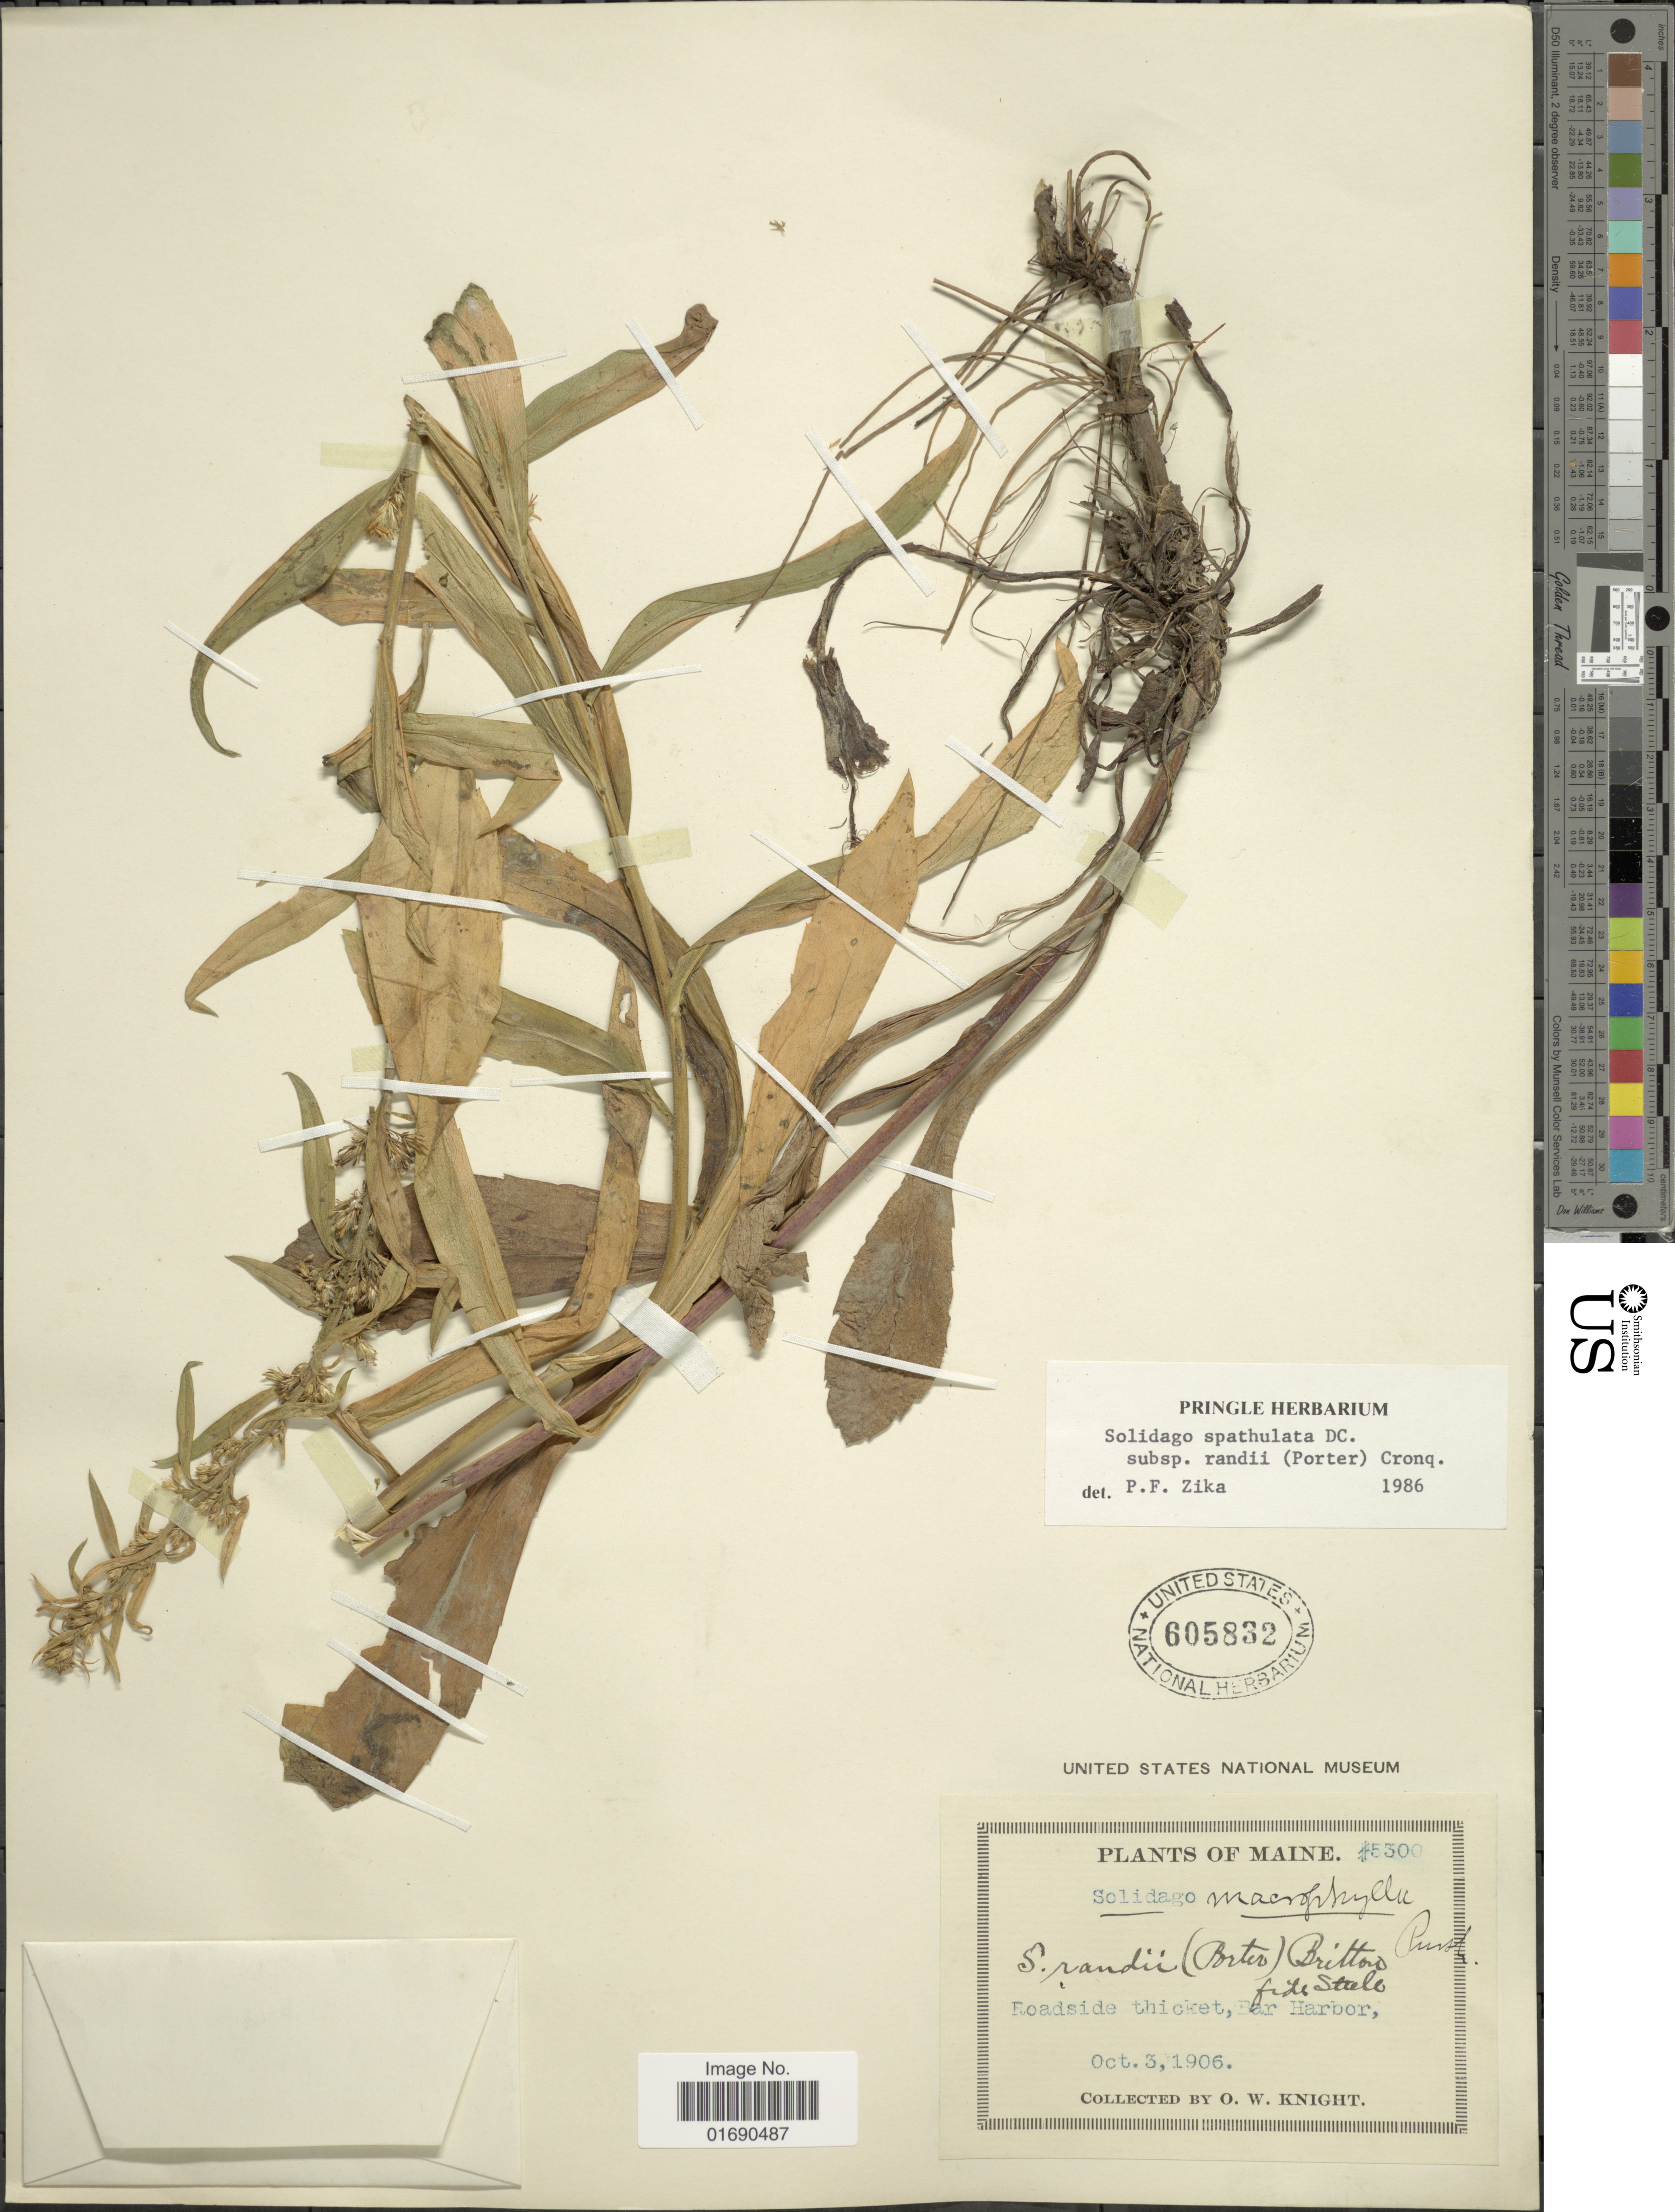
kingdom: Plantae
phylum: Tracheophyta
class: Magnoliopsida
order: Asterales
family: Asteraceae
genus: Solidago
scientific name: Solidago randii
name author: (Porter) Britton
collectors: O. Knight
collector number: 5300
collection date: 1906-10-03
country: United States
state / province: Maine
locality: Roadside thicket, Bar Harbor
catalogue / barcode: US 605832